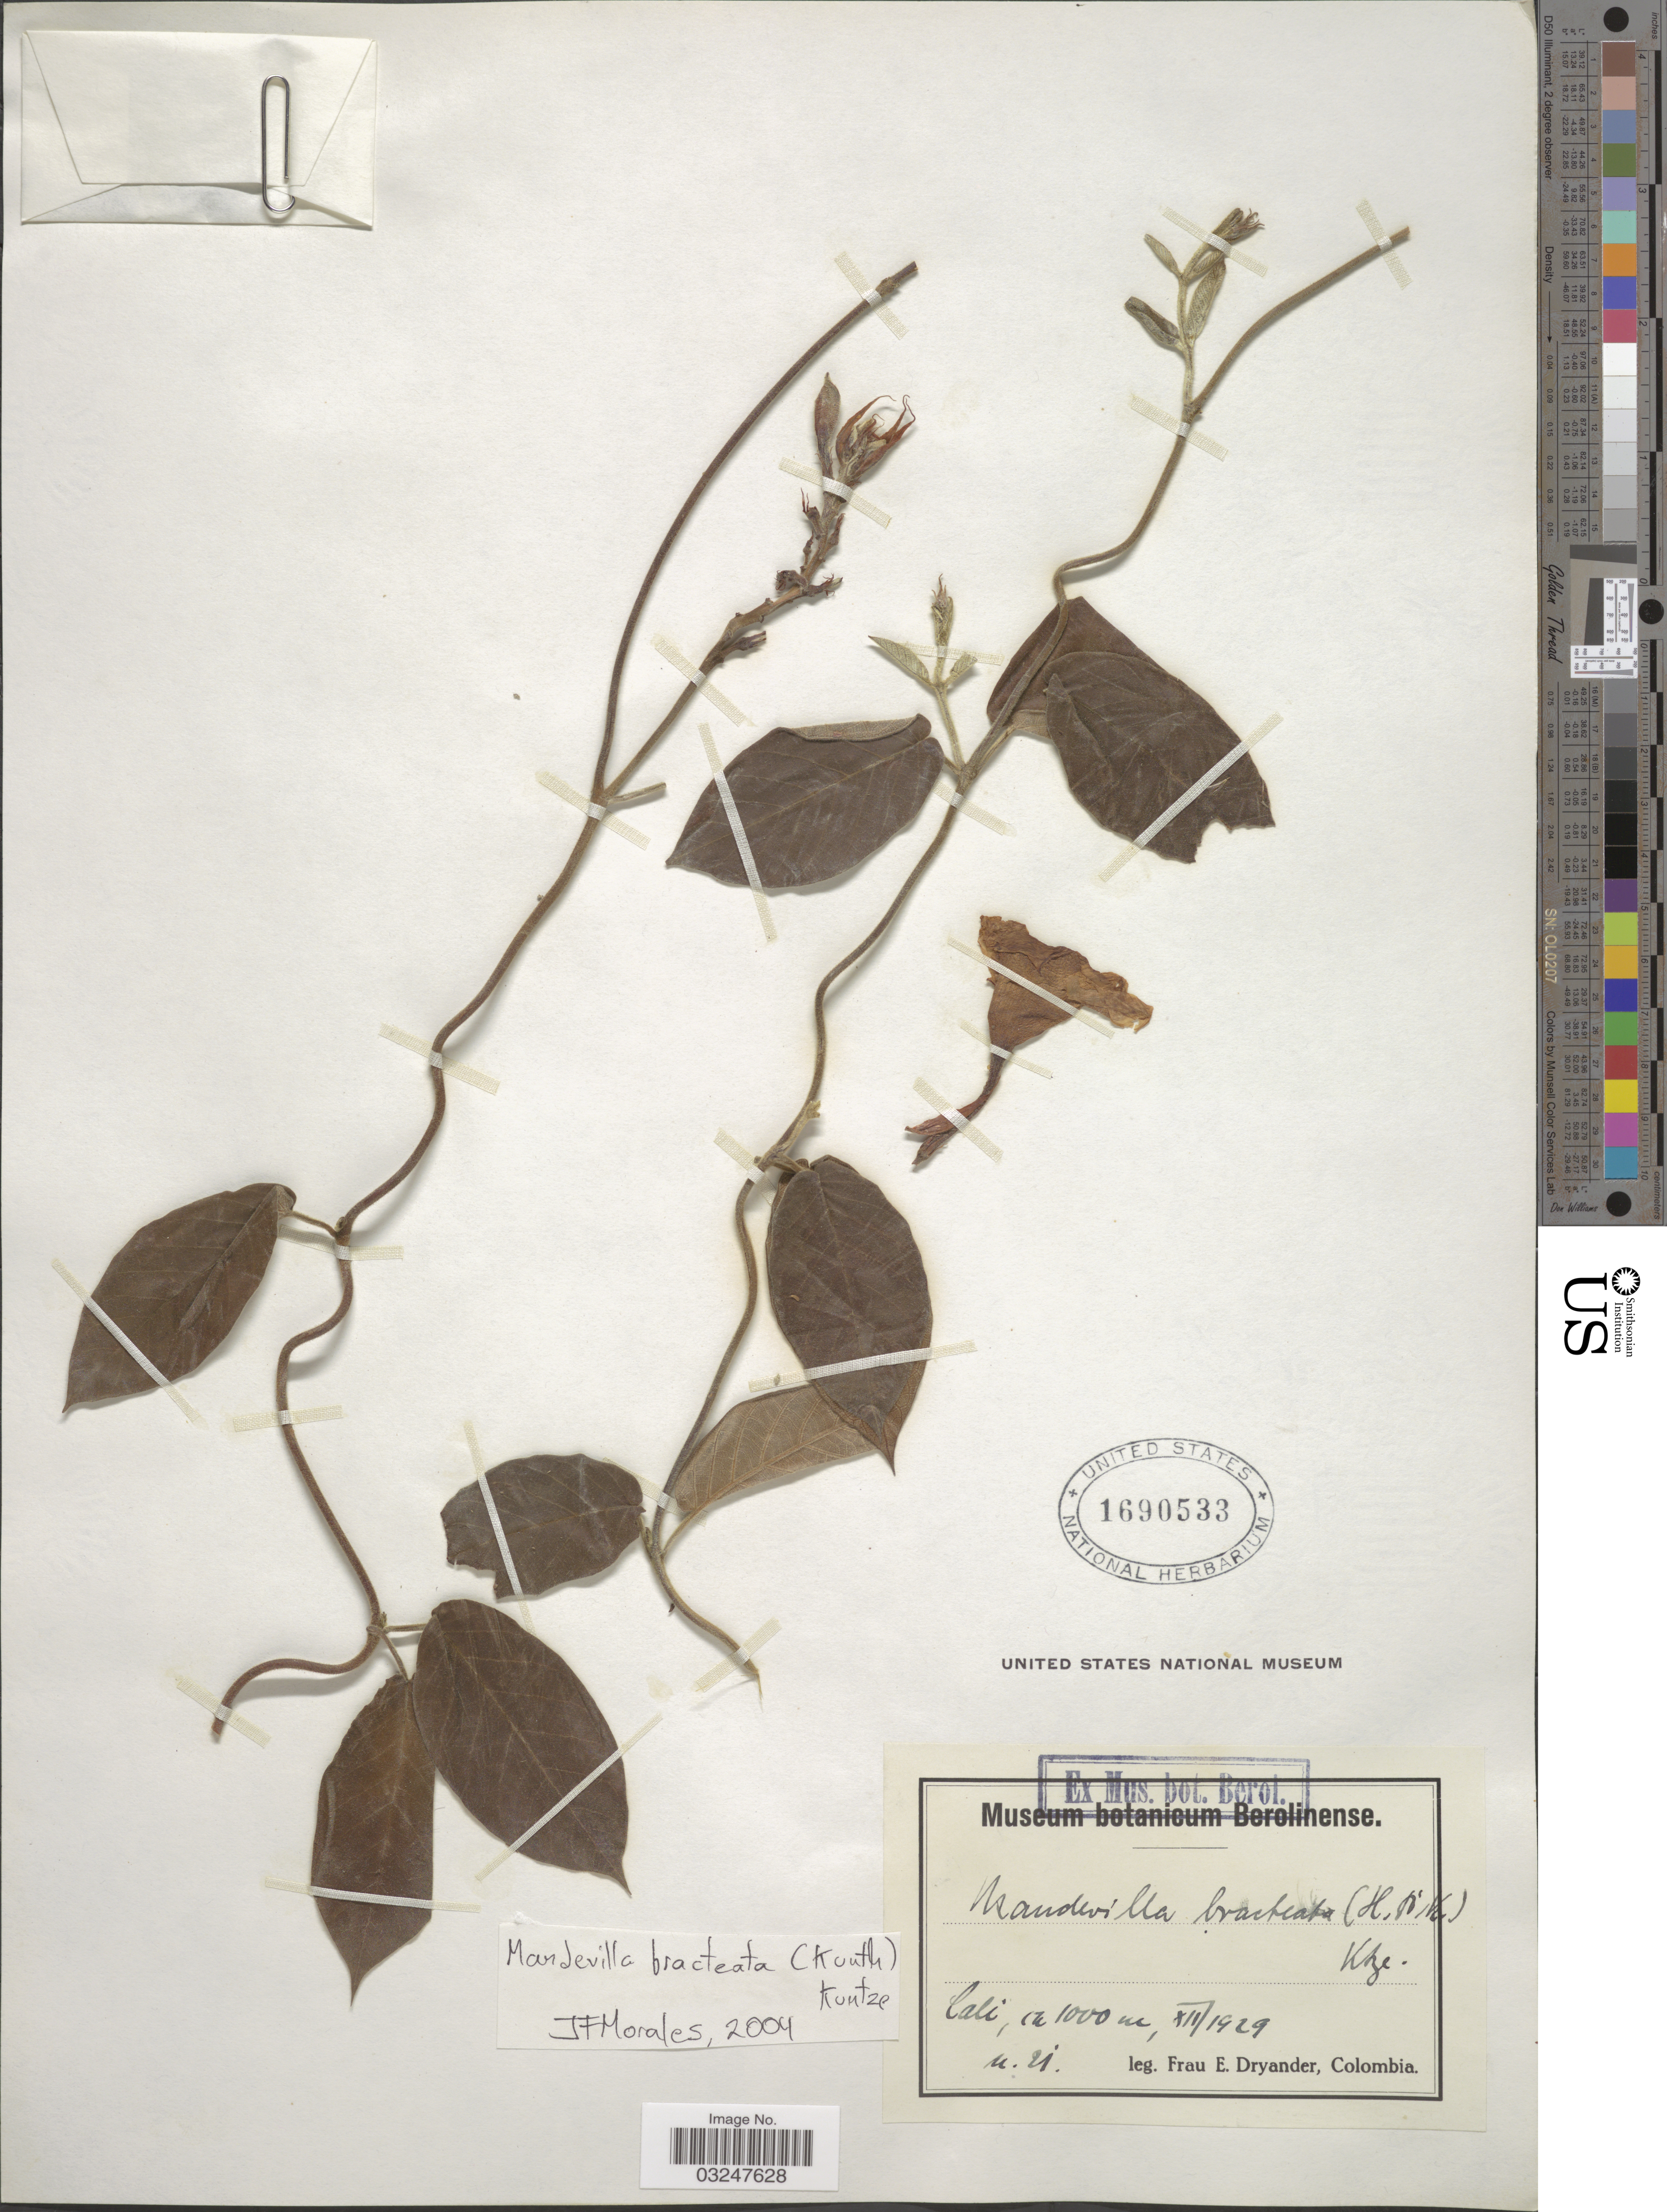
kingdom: Plantae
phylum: Tracheophyta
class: Magnoliopsida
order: Gentianales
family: Apocynaceae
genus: Mandevilla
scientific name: Mandevilla bracteata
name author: (Kunth) Kuntze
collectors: F. Dryander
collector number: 21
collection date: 1929-12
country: Colombia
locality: Cali.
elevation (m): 1000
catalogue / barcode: US 1690533